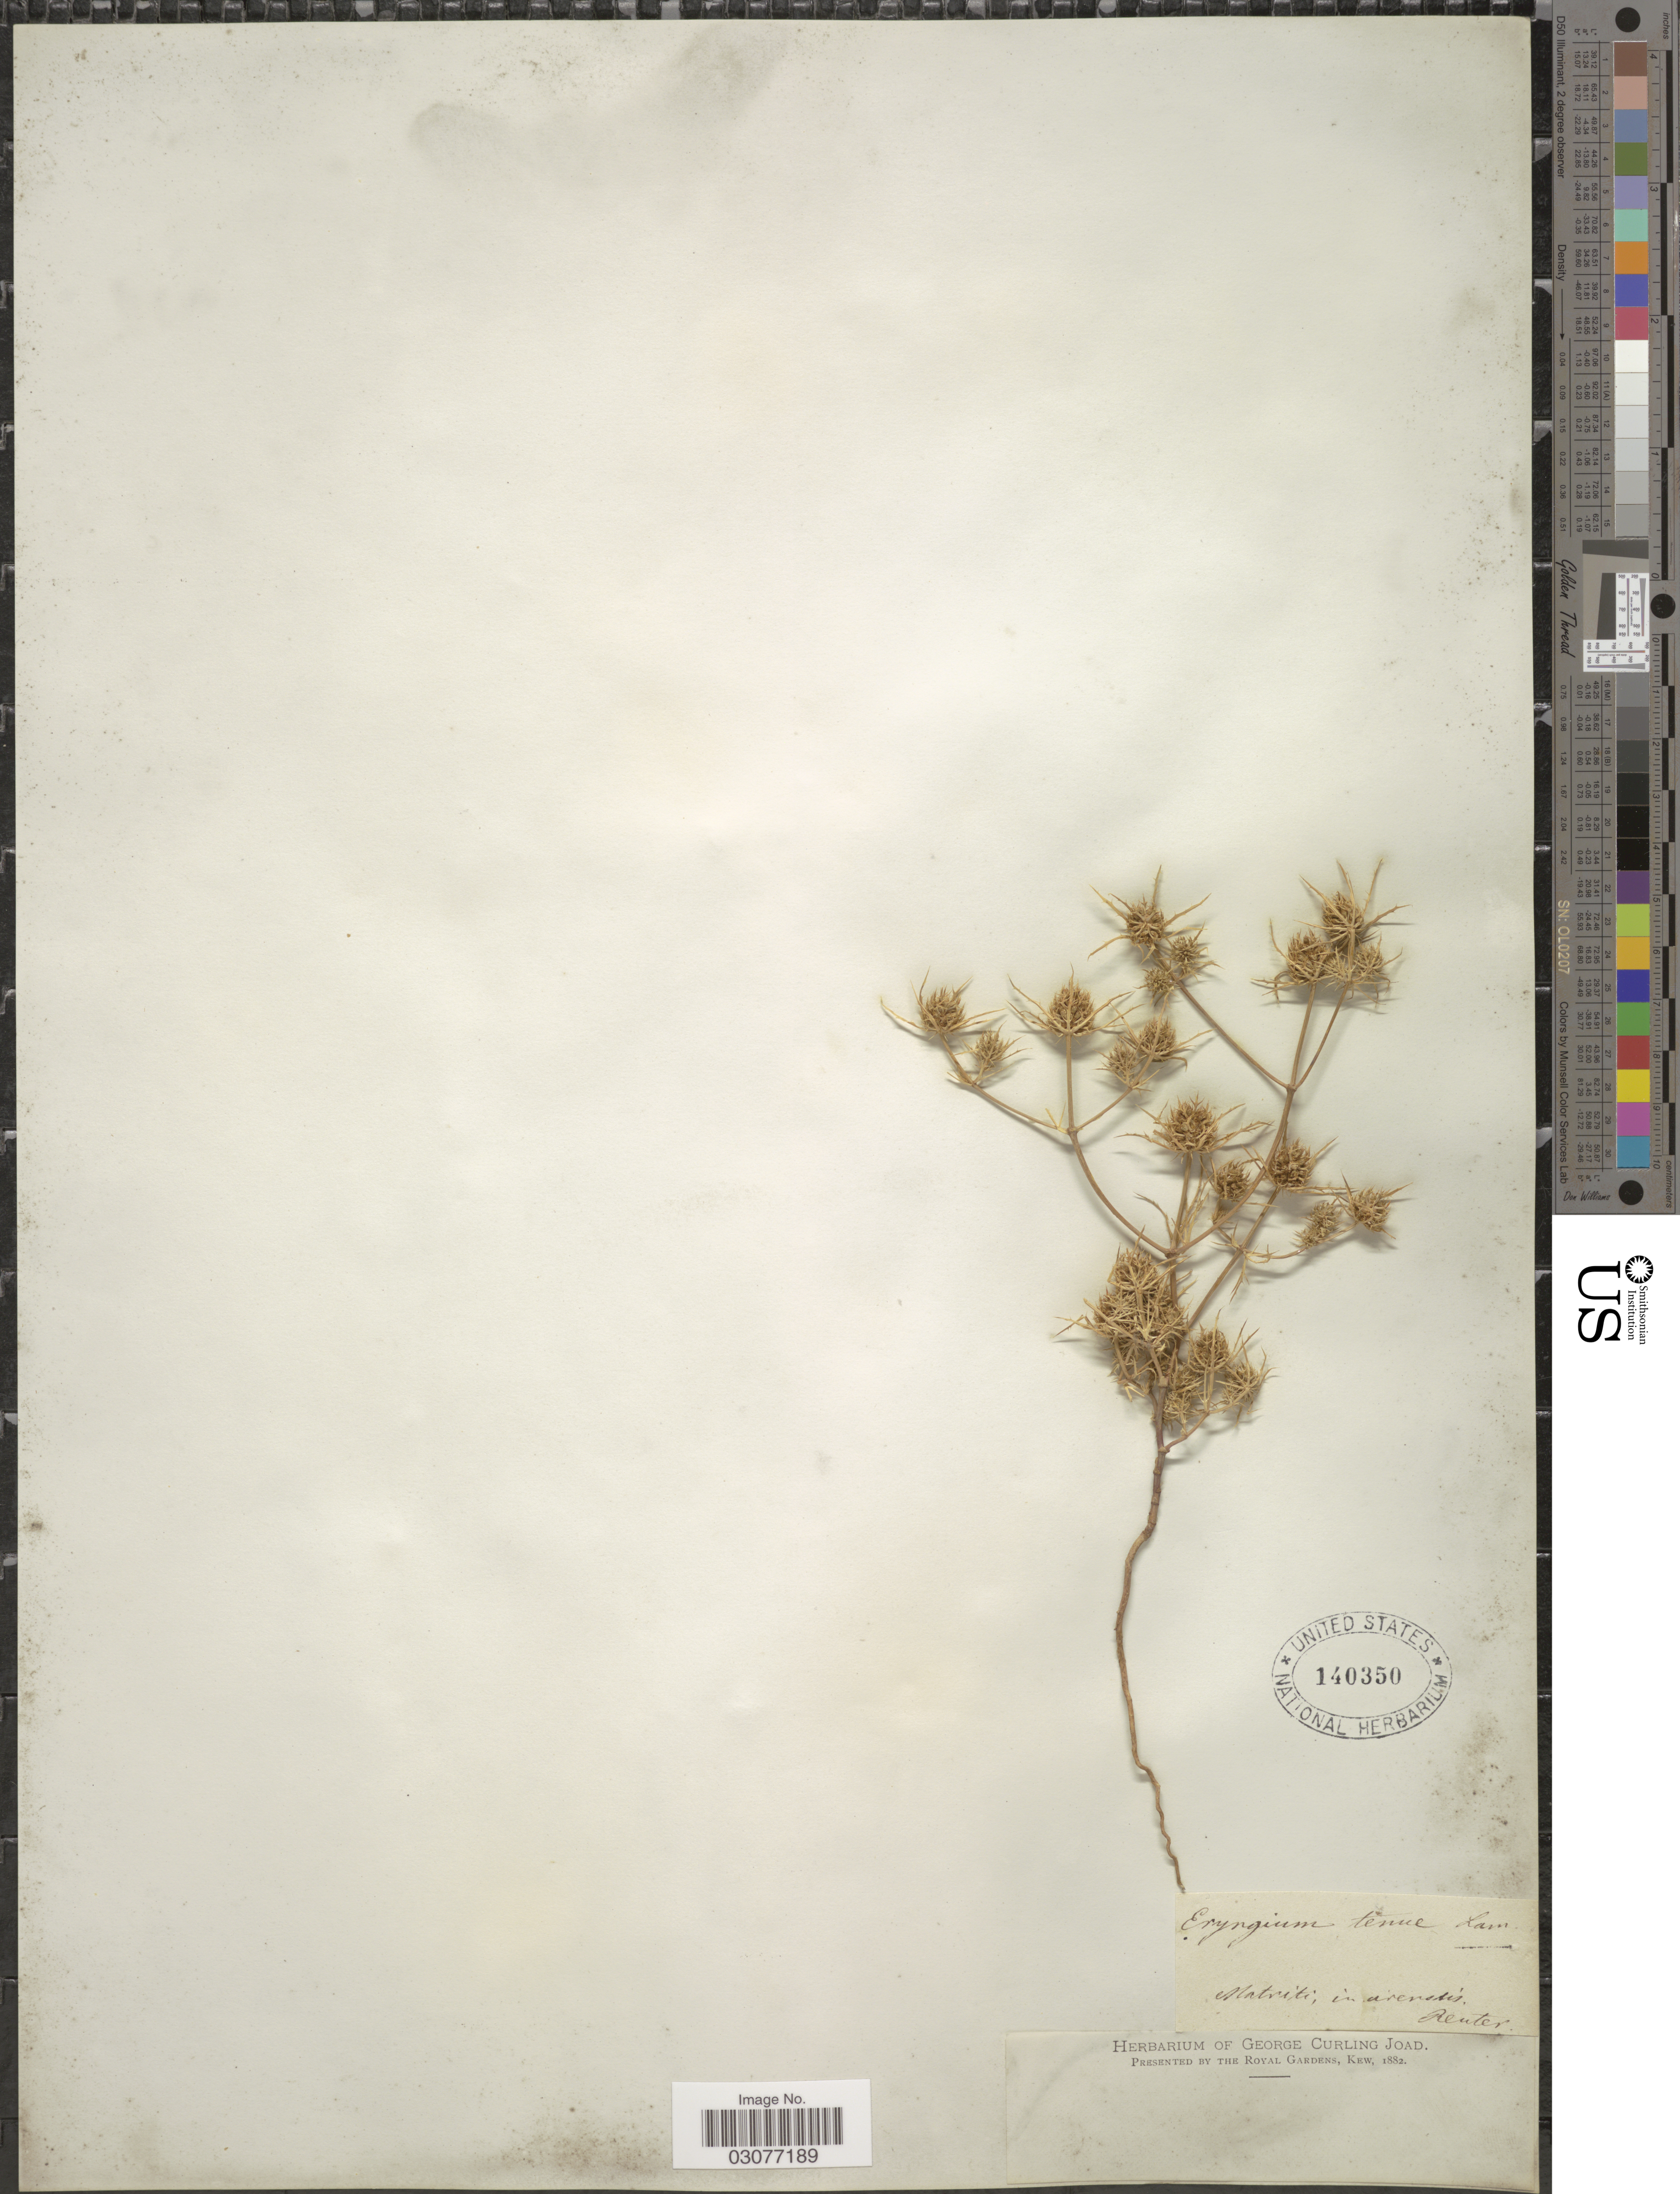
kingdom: Plantae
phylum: Tracheophyta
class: Magnoliopsida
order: Apiales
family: Apiaceae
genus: Eryngium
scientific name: Eryngium tenue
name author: Lam.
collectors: -. Reuter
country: Spain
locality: Matriti, in arenosis.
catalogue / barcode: US 140350